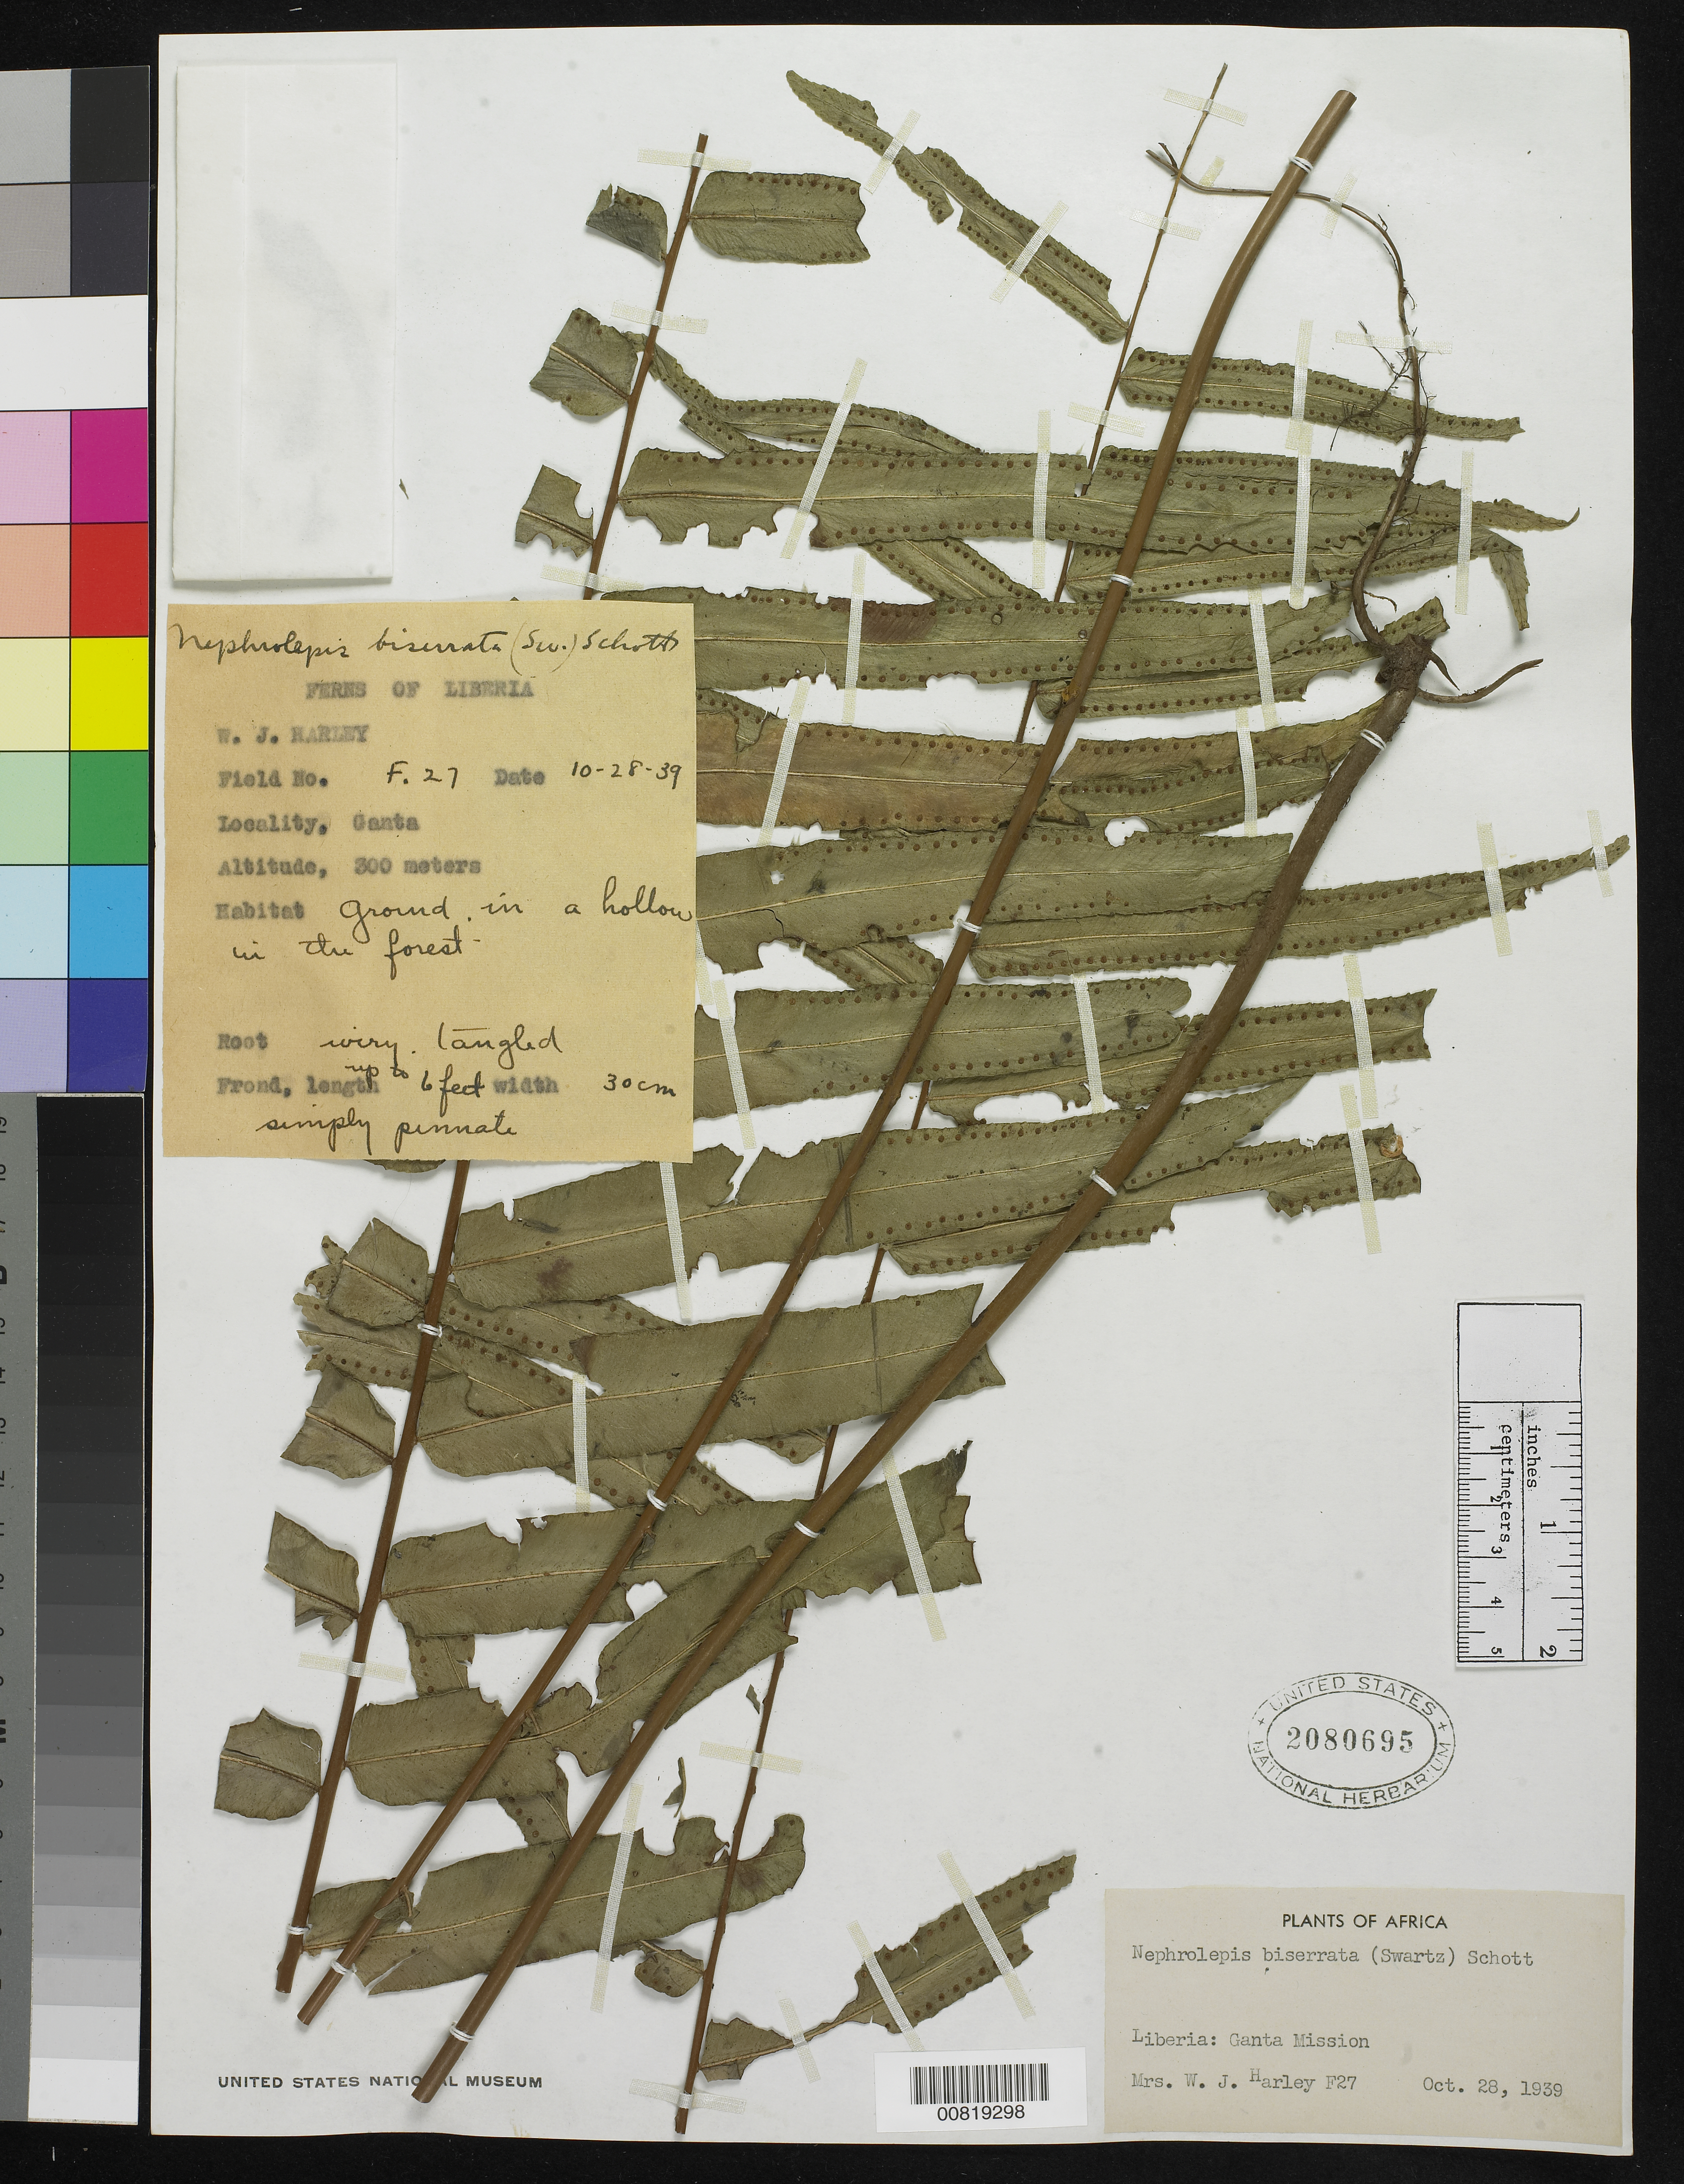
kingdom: Plantae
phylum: Tracheophyta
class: Polypodiopsida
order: Polypodiales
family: Nephrolepidaceae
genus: Nephrolepis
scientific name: Nephrolepis biserrata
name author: (Sw.) Schott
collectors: Harley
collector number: F 27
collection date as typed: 28 Oct 1939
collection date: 1939-10-28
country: Liberia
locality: Ganta Mission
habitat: Forest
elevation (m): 300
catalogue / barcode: US 2080695